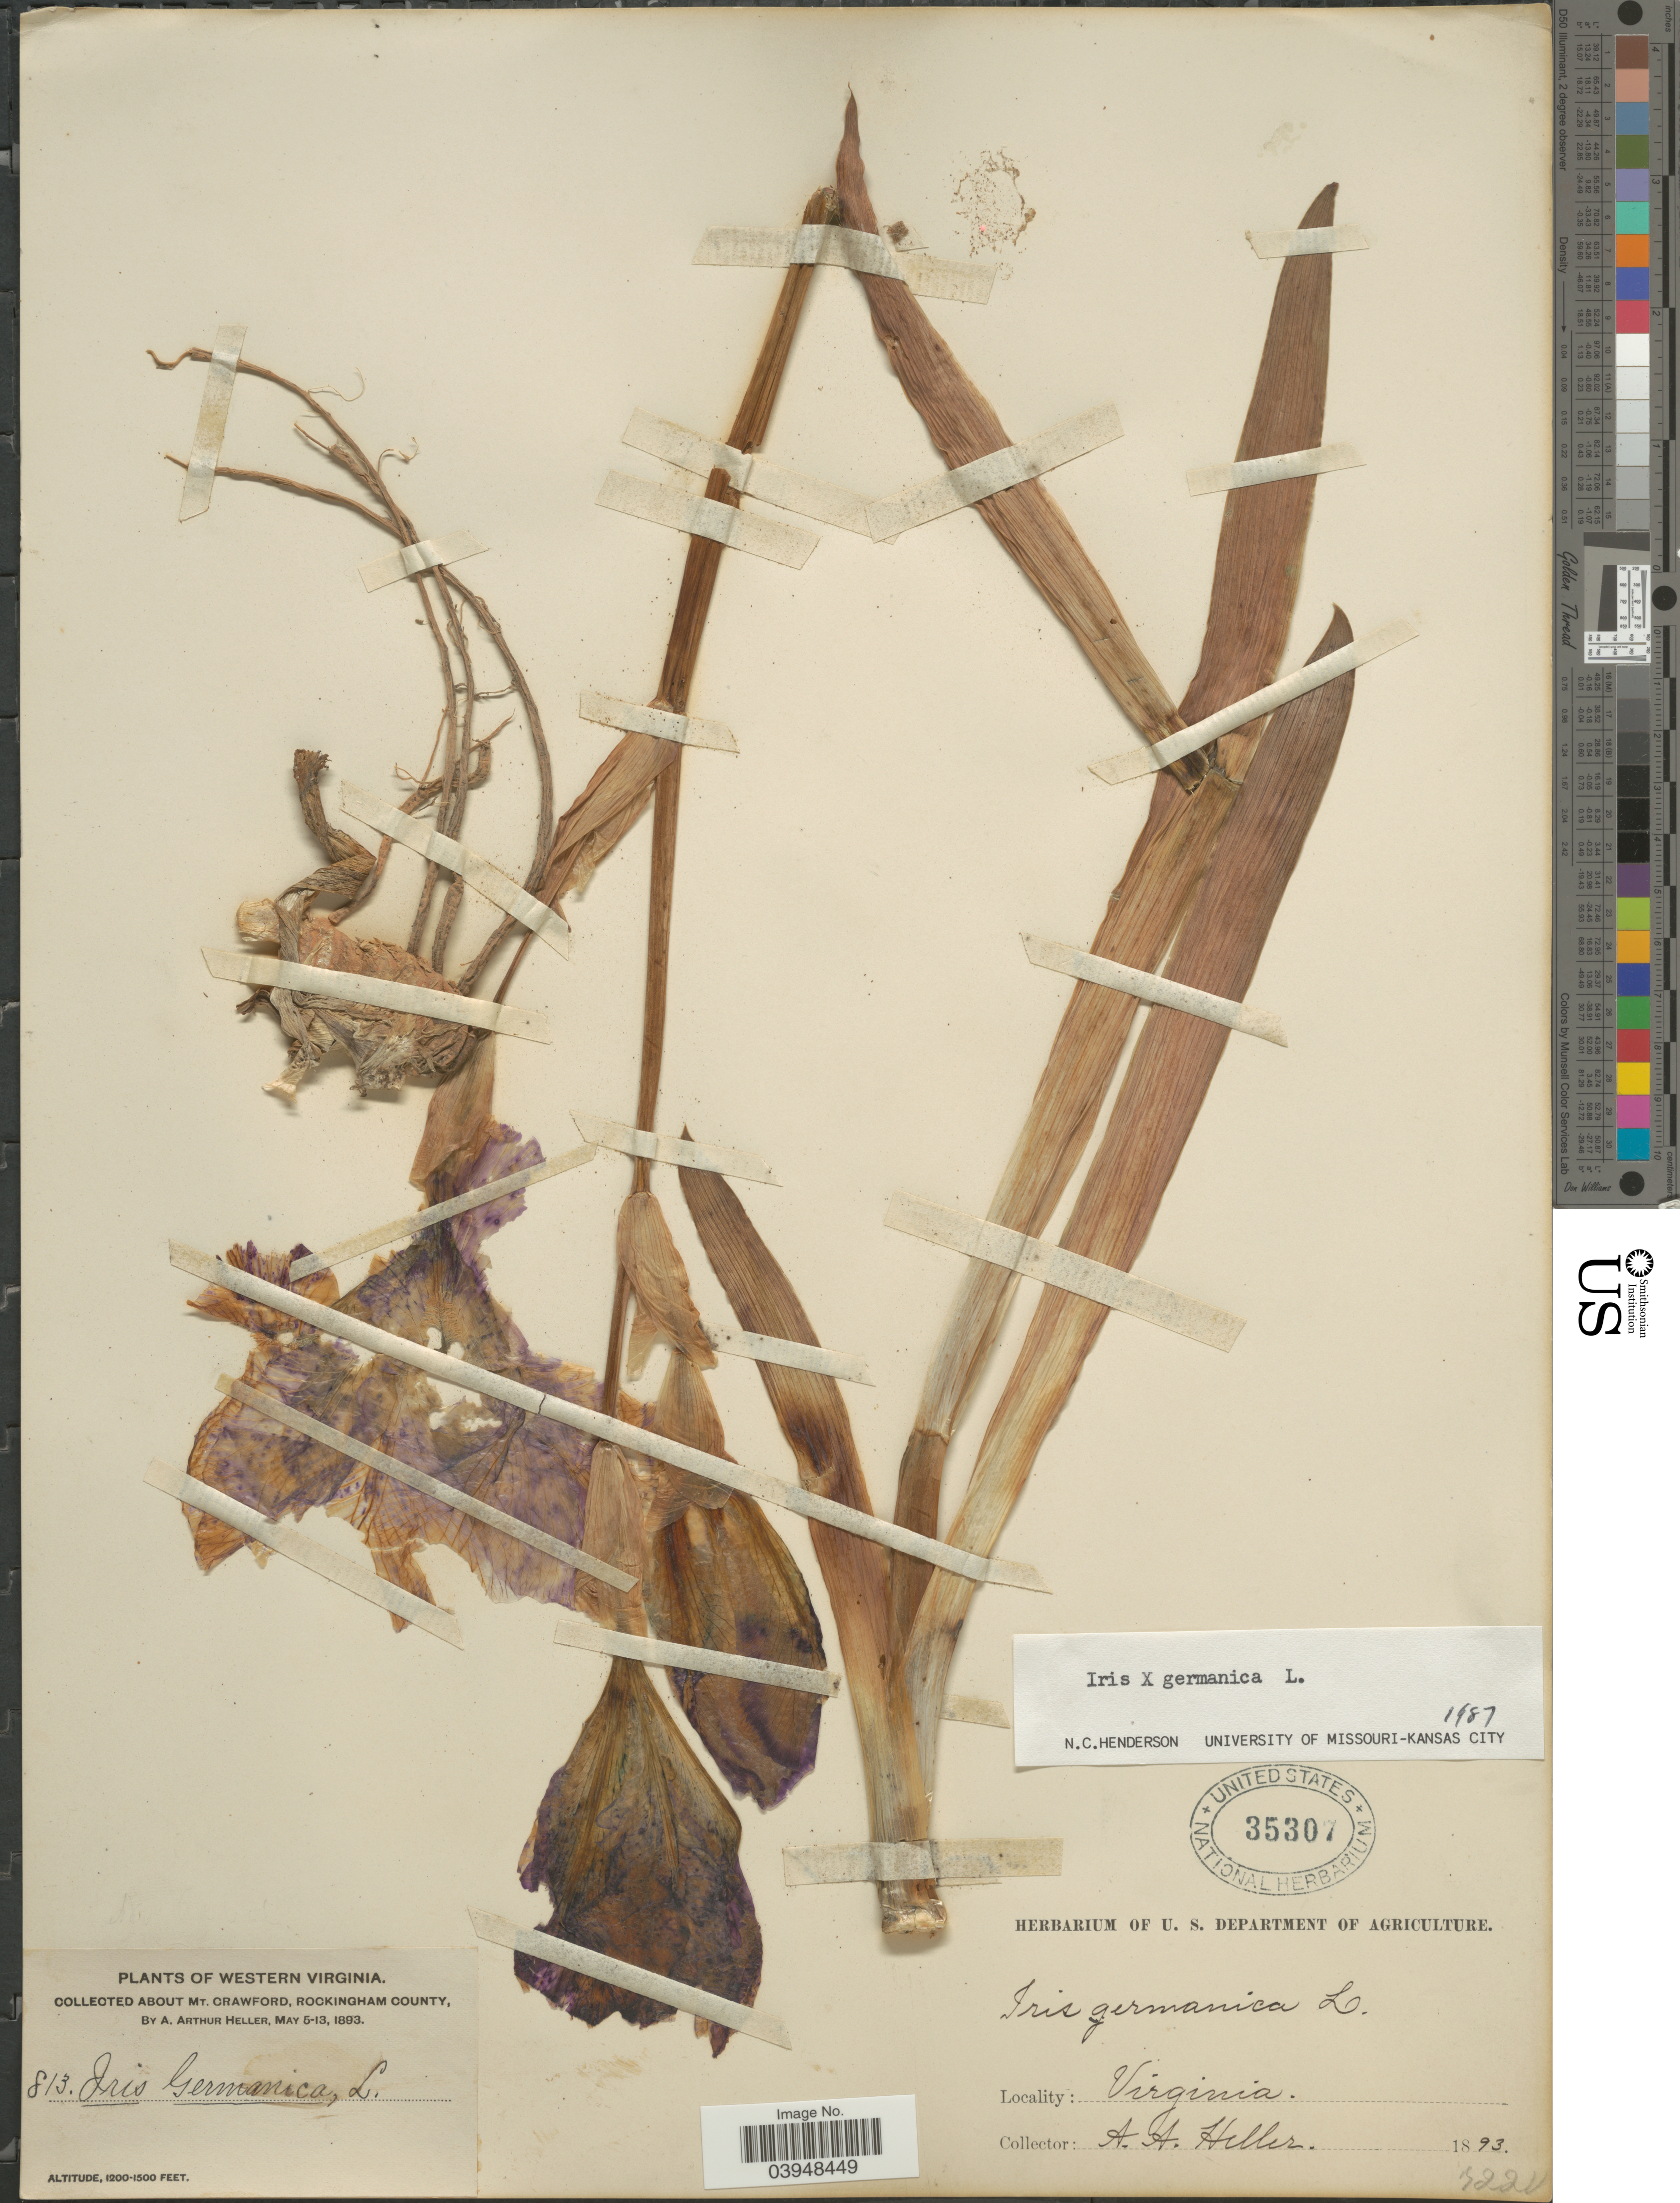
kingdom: Plantae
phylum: Tracheophyta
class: Liliopsida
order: Asparagales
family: Iridaceae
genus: Iris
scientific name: Iris germanica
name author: L.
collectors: A. A. Heller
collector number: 813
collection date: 1893-05-05/1893-05-13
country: United States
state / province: Virginia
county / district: Rockingham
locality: Western Virginia. About Mt. Crawford, Rockingham County.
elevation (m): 366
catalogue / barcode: US 35307